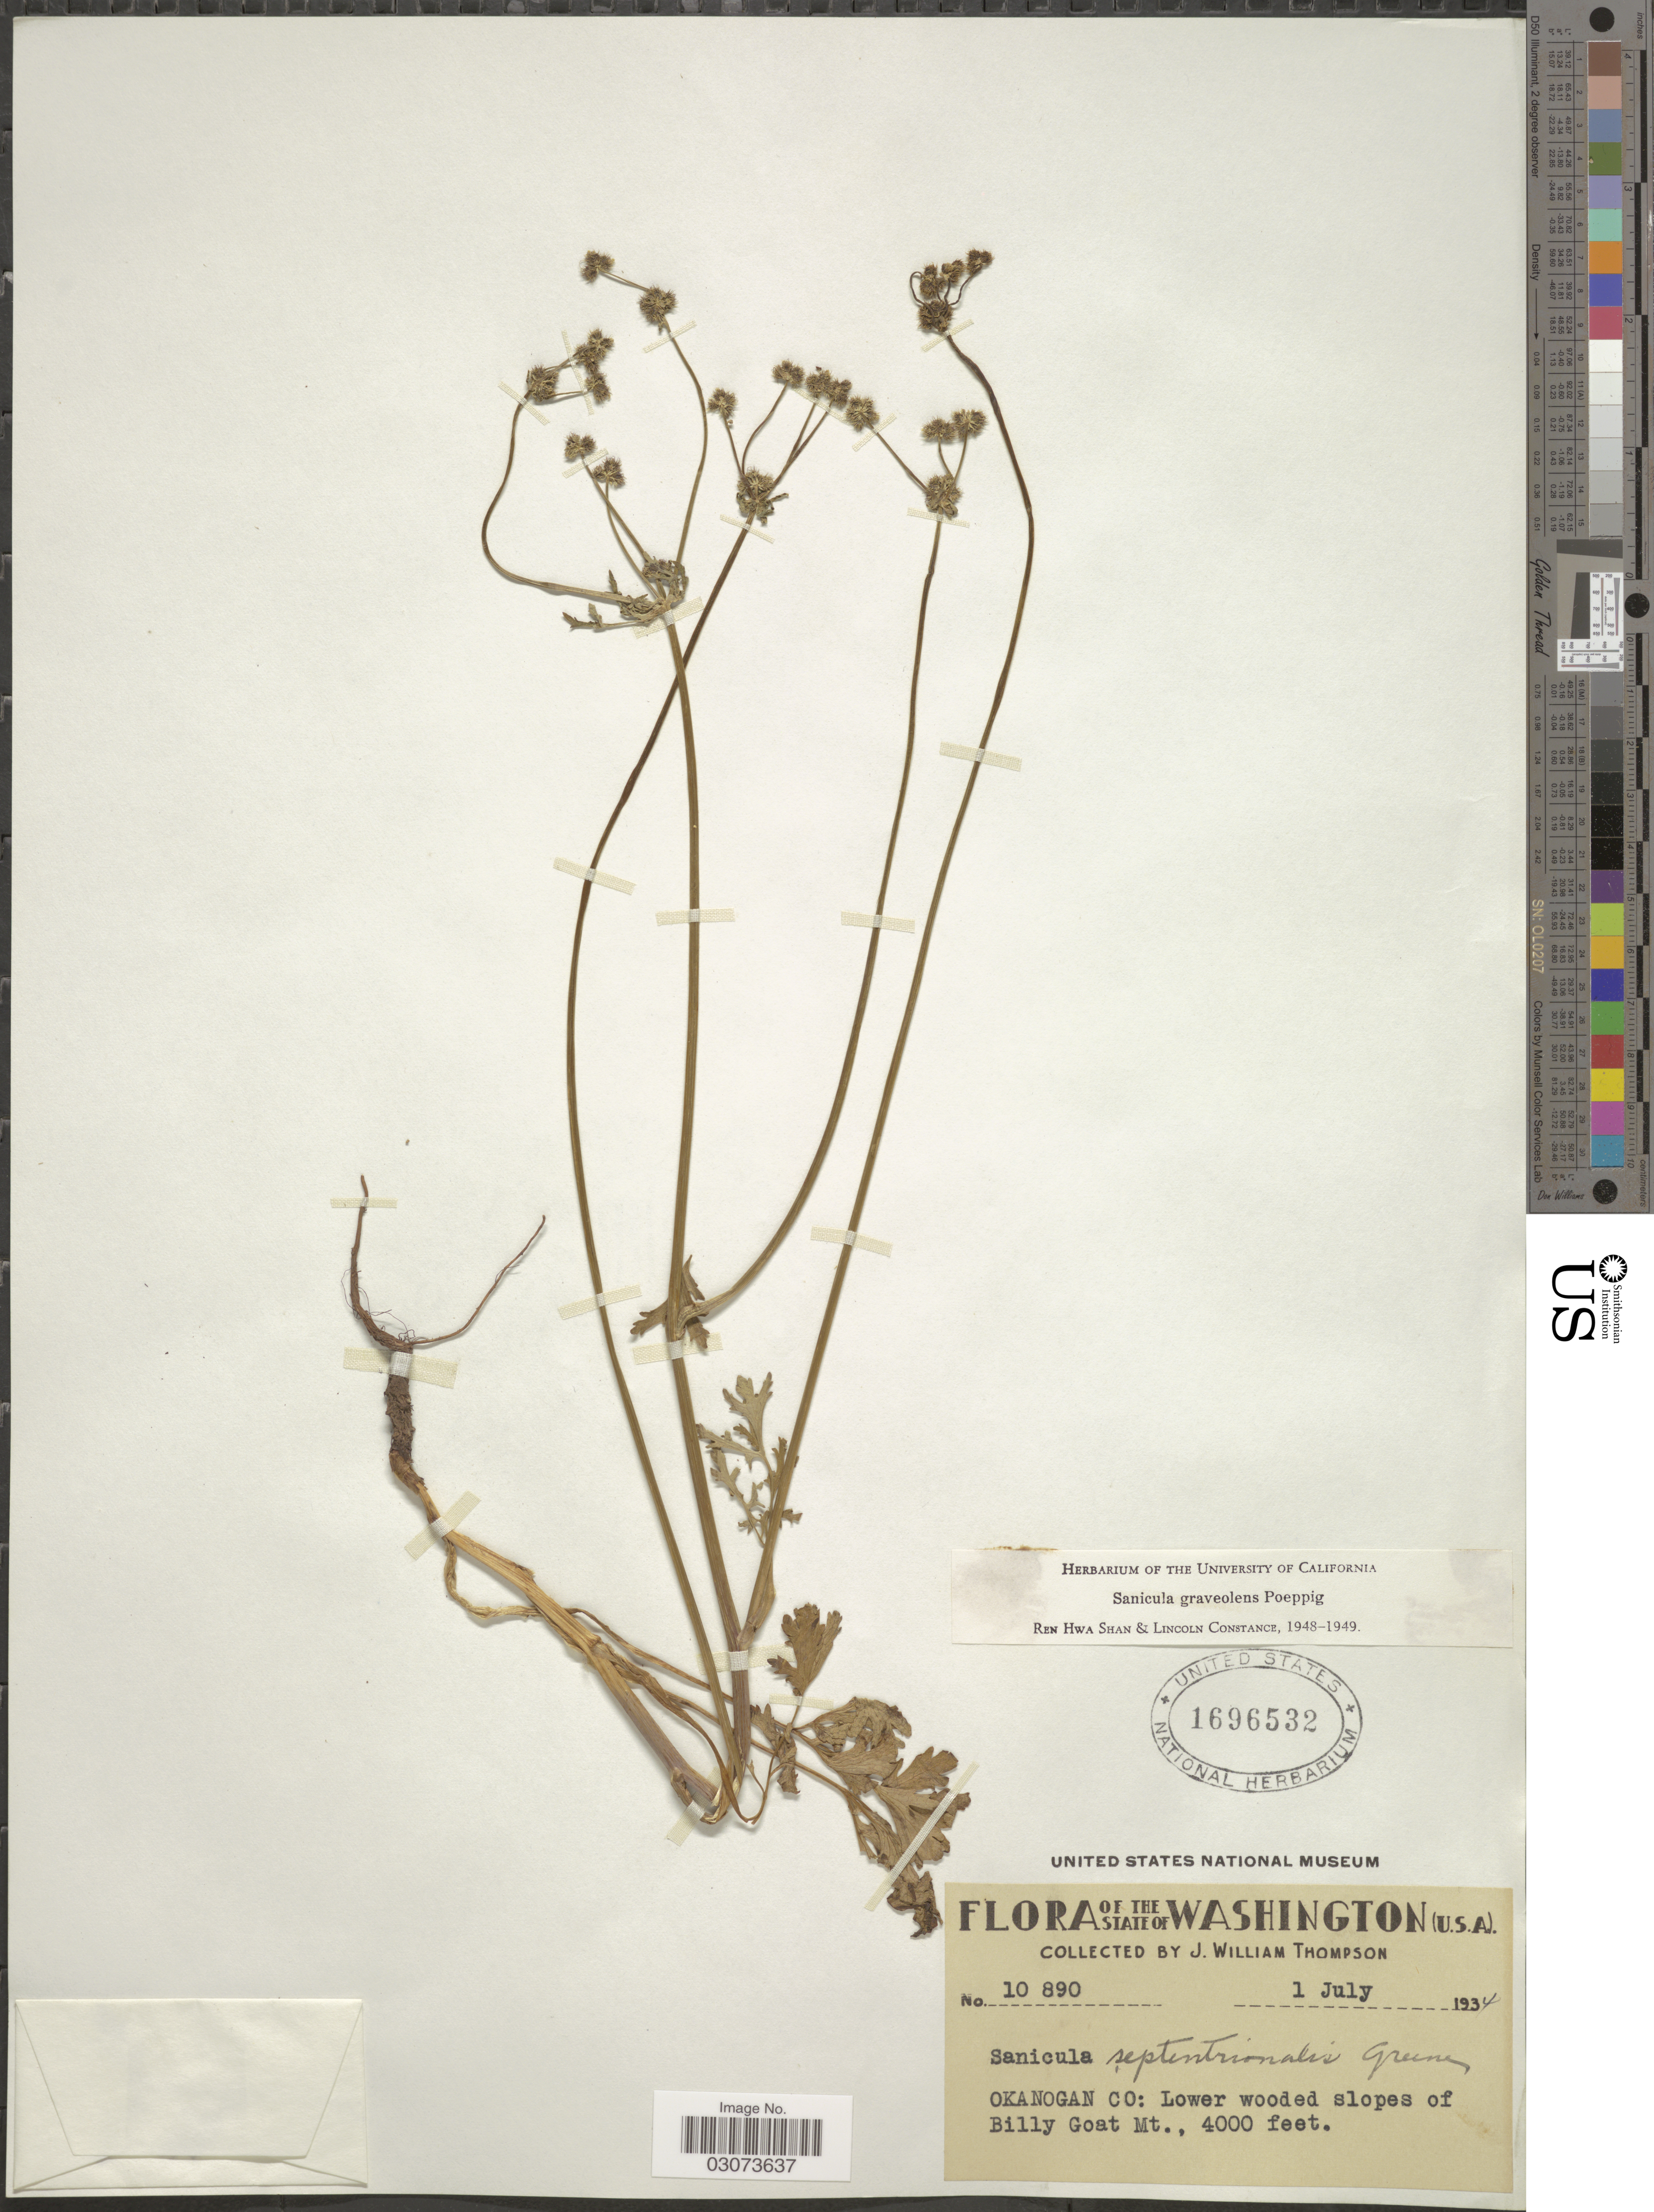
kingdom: Plantae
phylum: Tracheophyta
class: Magnoliopsida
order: Apiales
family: Apiaceae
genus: Sanicula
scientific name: Sanicula graveolens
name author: Poepp. ex DC.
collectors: J. W. Thompson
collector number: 10890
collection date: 1934-07-01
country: United States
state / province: Washington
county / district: Okanogan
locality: Okanogan Co: Lower wooded slopes of Billy Goat Mt.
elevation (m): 1219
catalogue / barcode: US 1696532